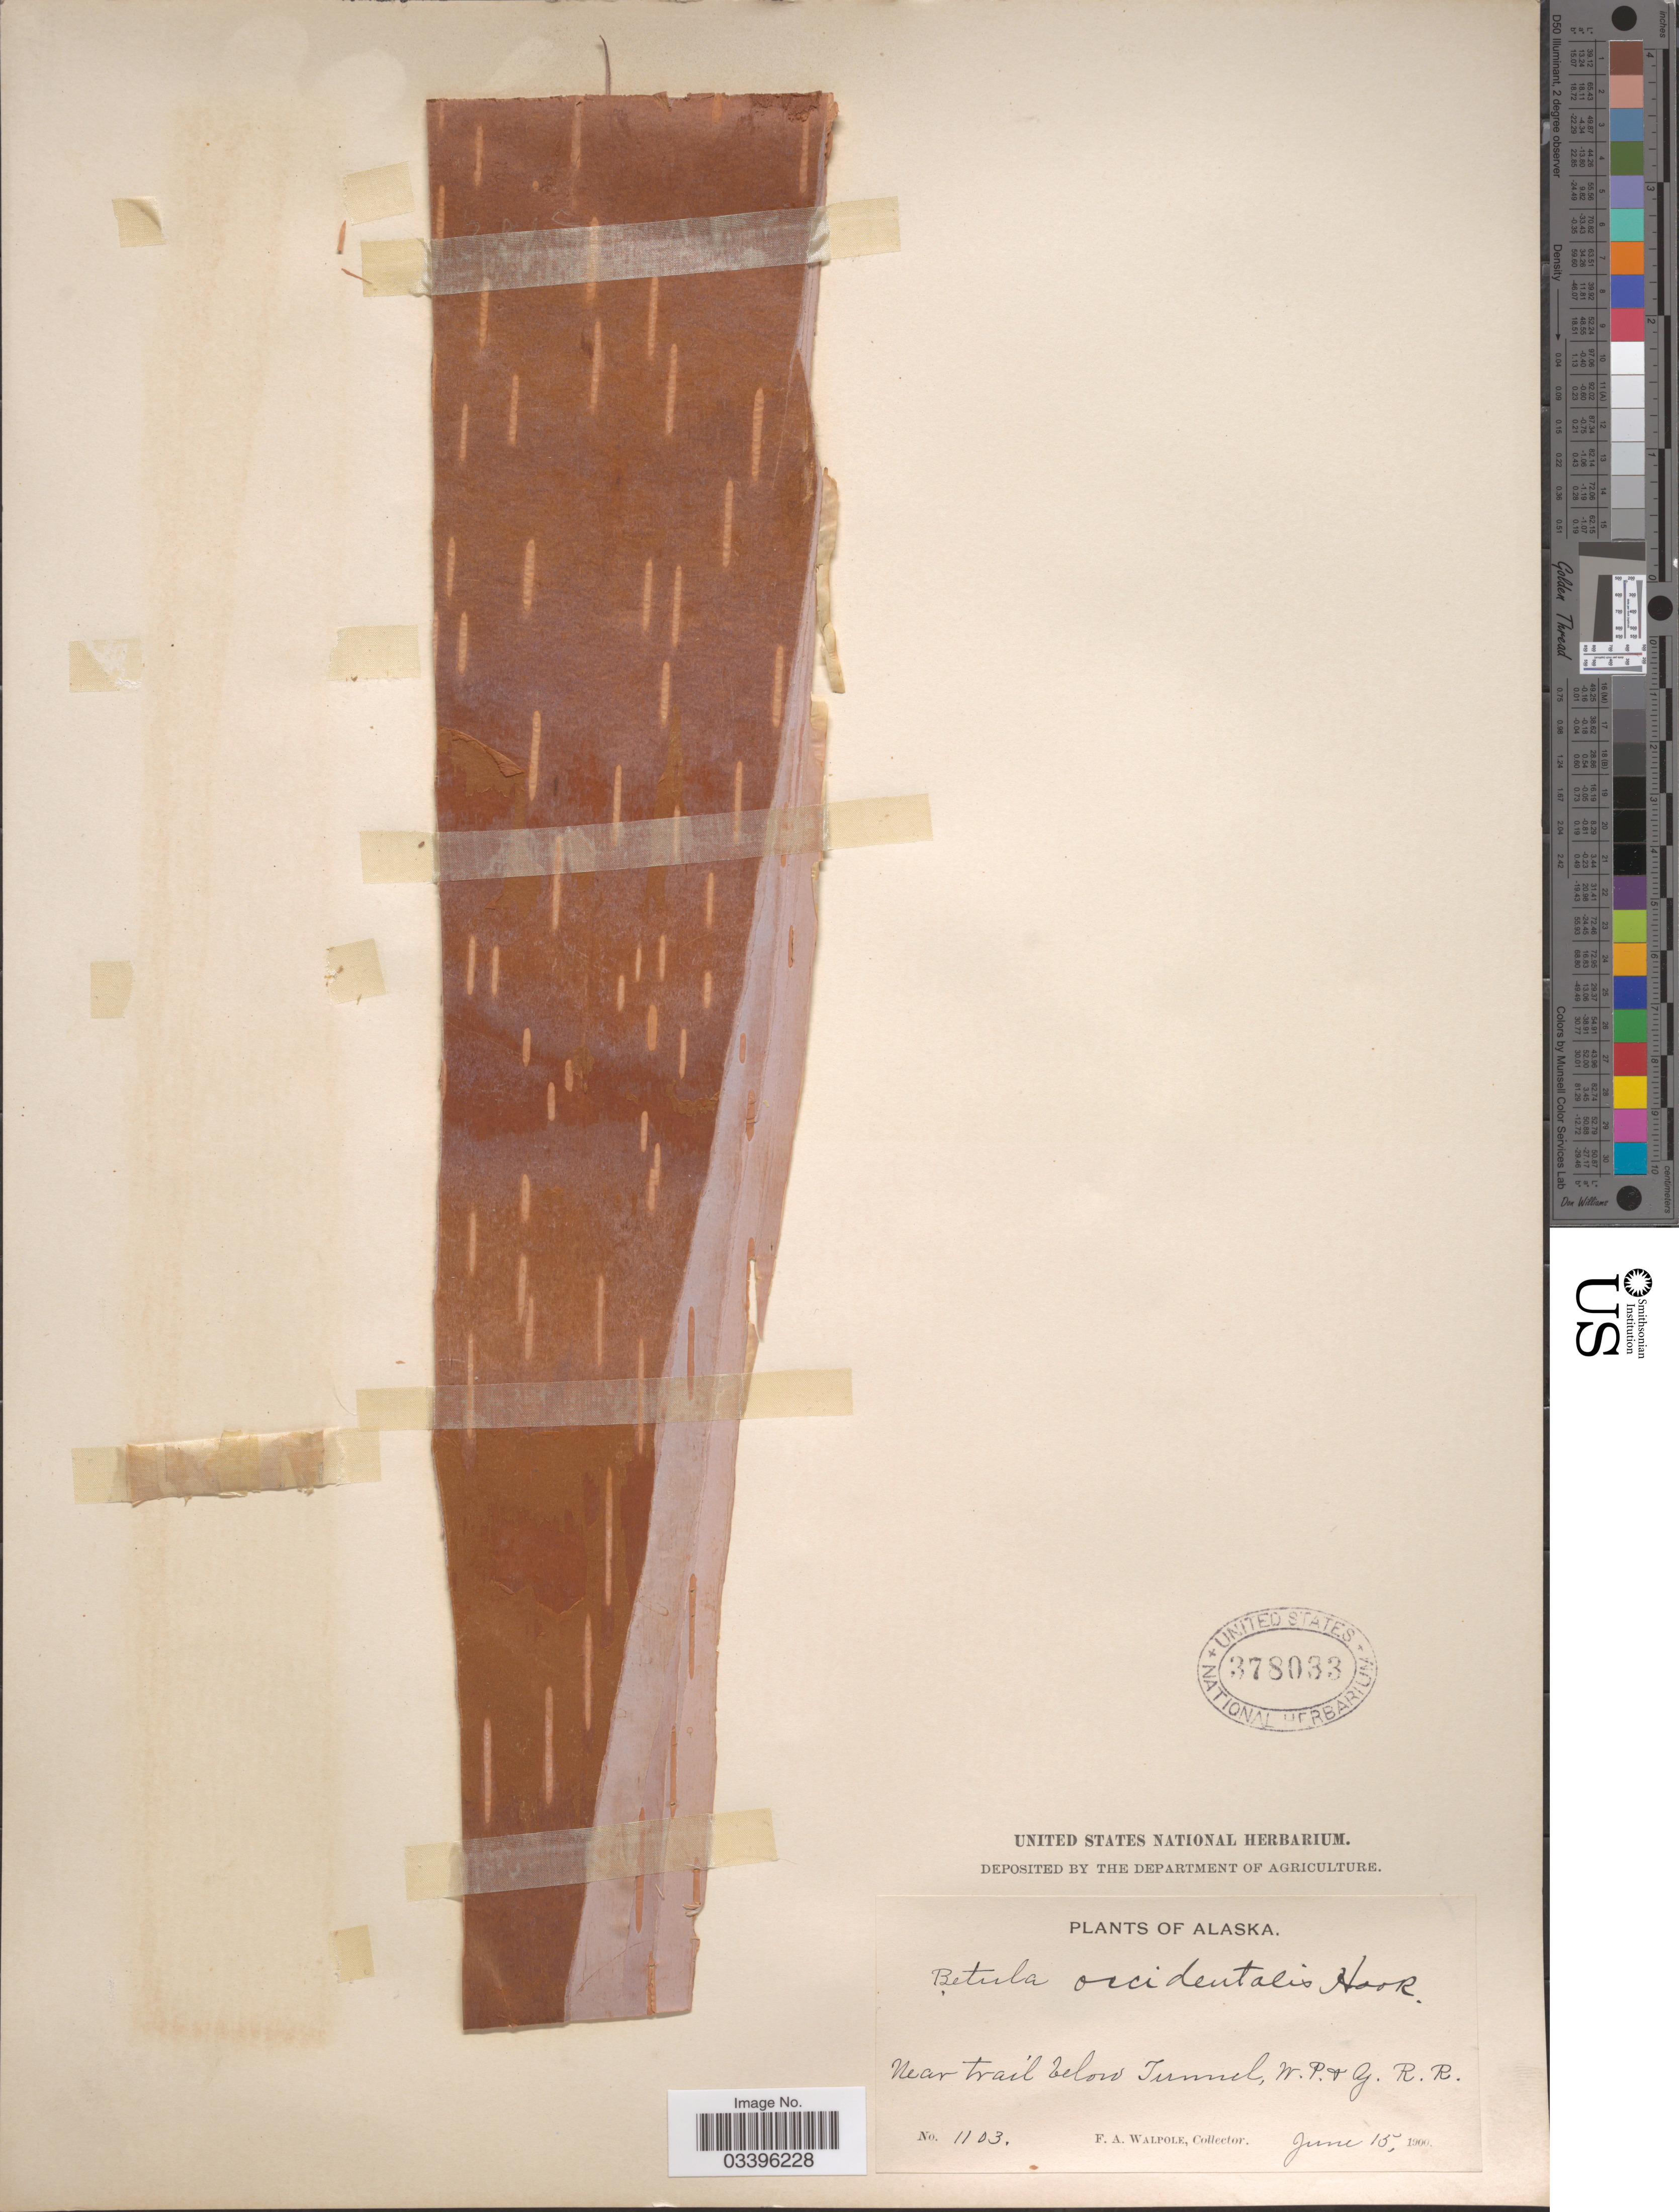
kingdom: Plantae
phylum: Tracheophyta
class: Magnoliopsida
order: Fagales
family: Betulaceae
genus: Betula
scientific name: Betula occidentalis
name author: Hook.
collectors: F. Walpole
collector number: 1103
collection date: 1900-06-15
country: United States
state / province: Alaska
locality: Near trail below Tunnel, W. P. & G. R. R.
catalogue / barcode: US 378033